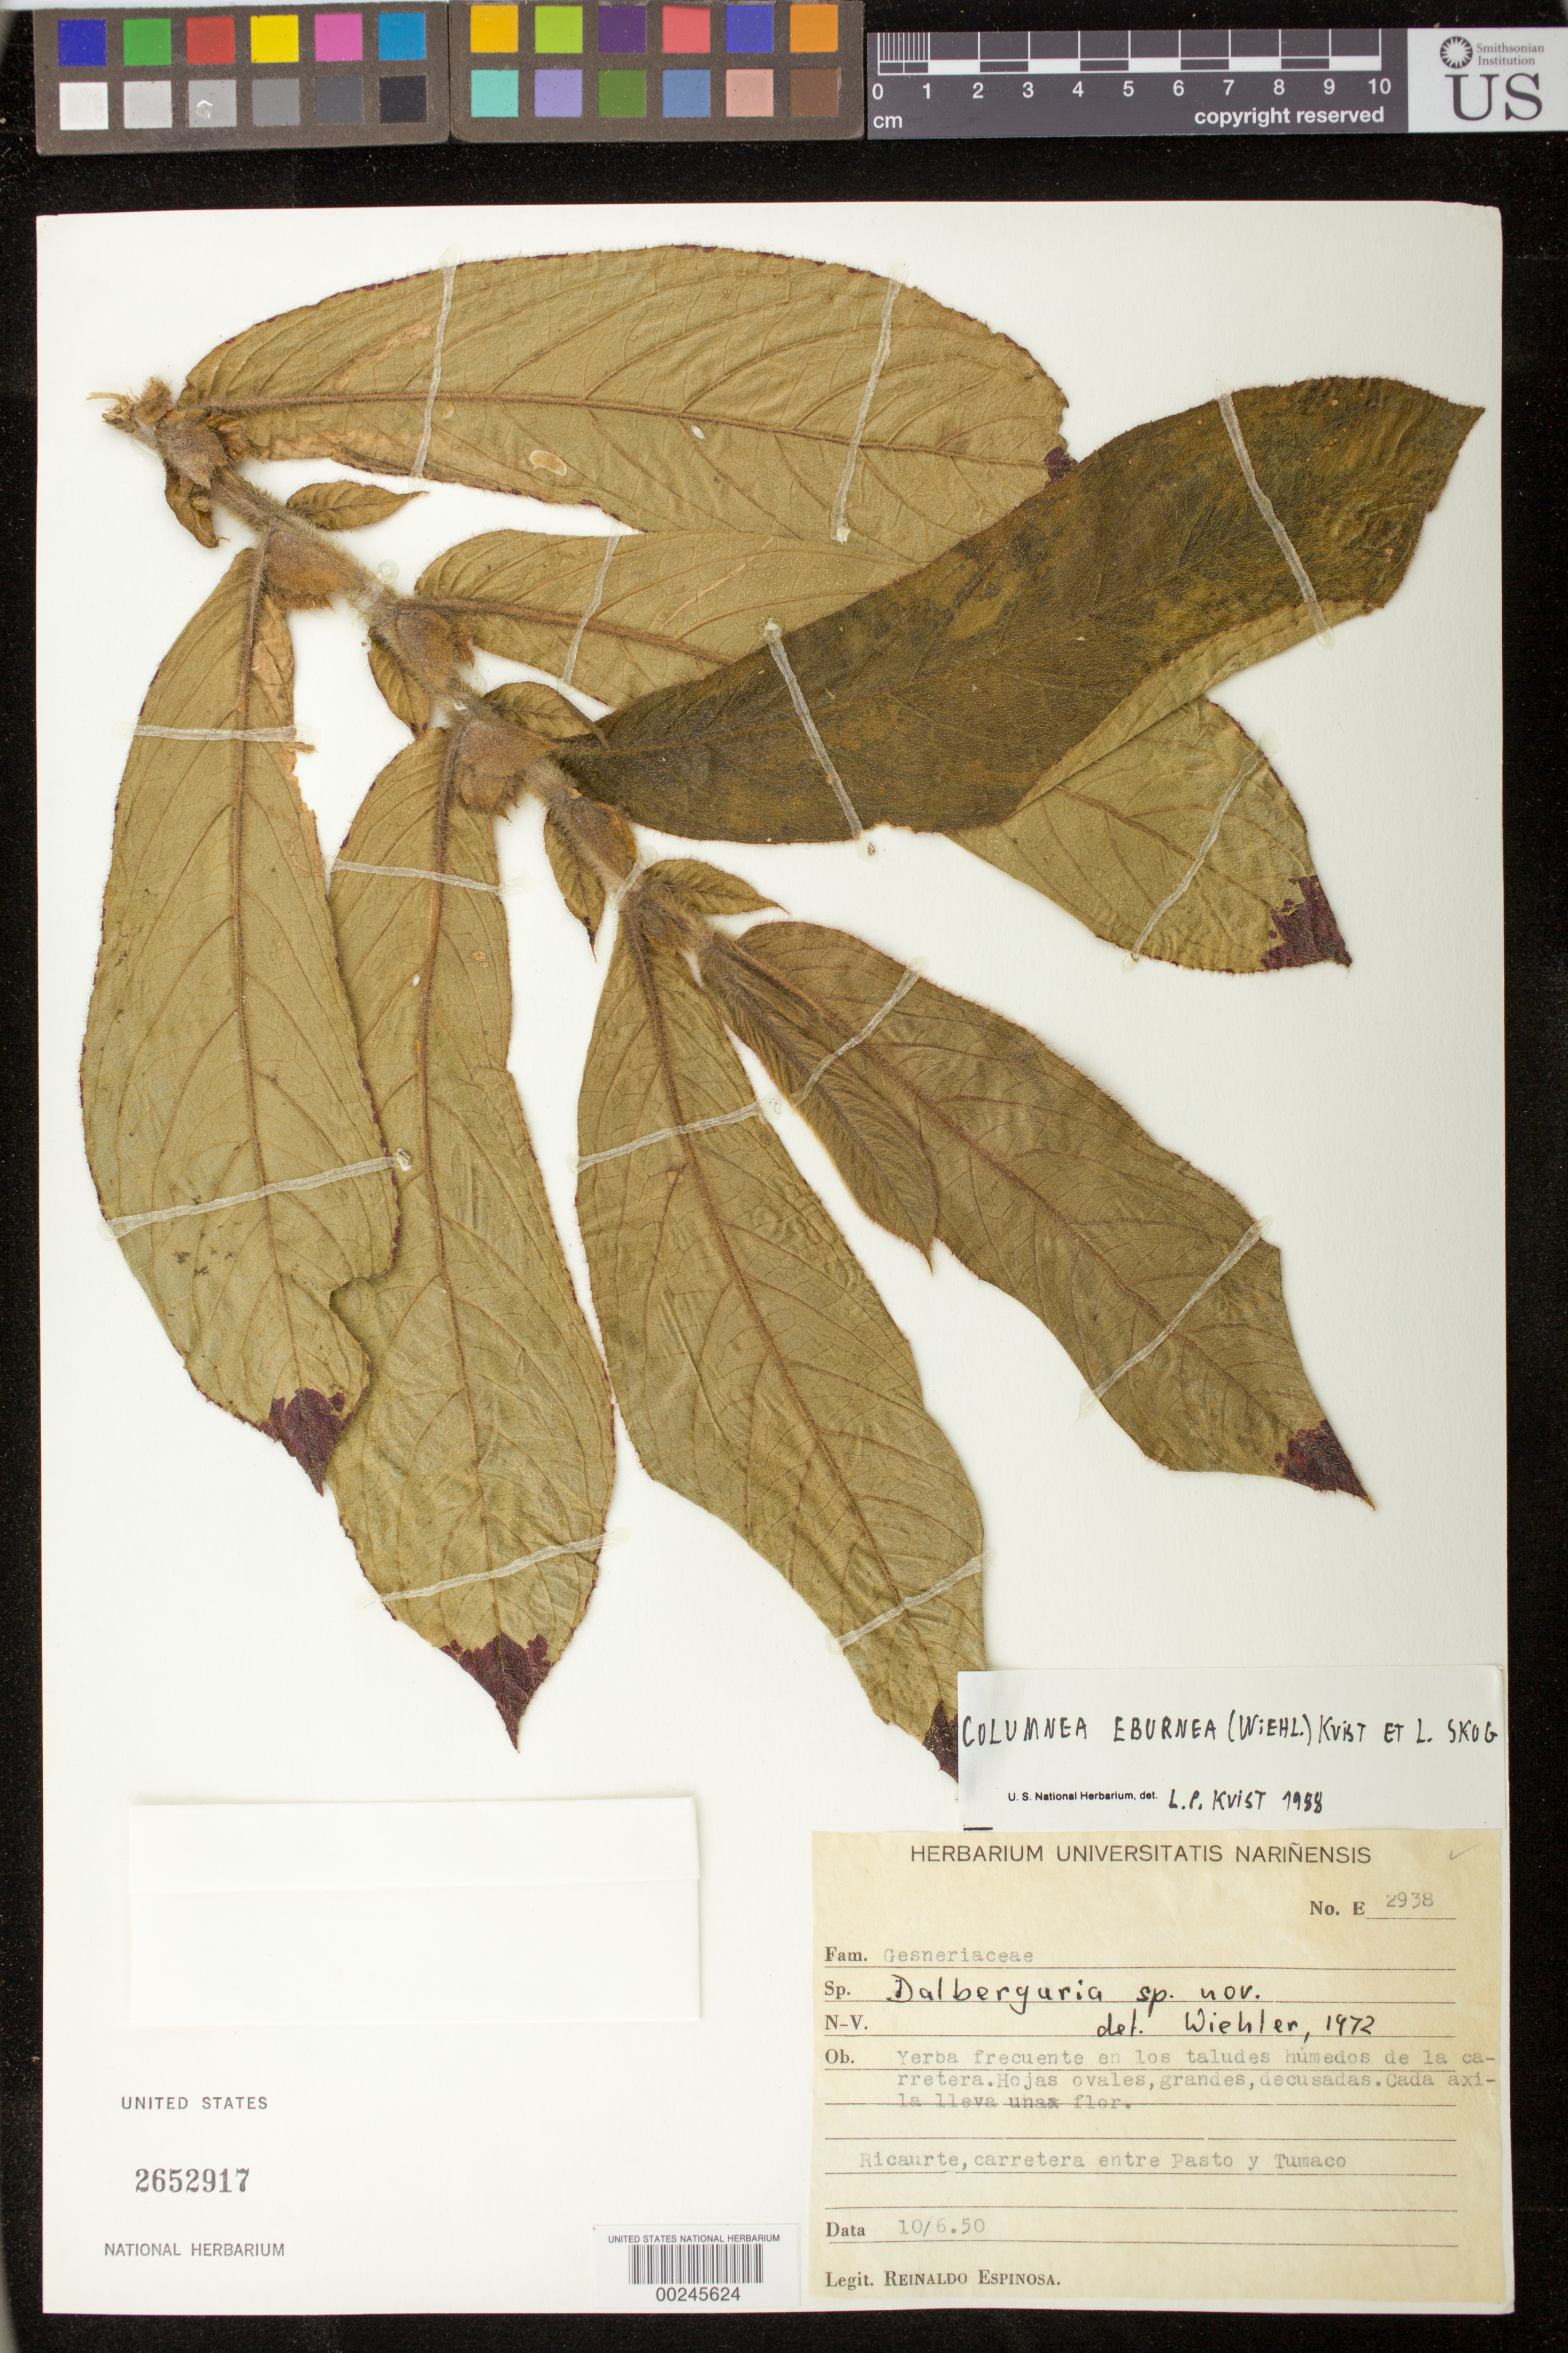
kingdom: Plantae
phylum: Tracheophyta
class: Magnoliopsida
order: Lamiales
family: Gesneriaceae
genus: Columnea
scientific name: Columnea eburnea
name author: (Wiehler) L.P. Kvist & L.E. Skog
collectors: R. Espinosa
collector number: E- 2938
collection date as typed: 10 Jun 1950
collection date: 1950-06-10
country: Colombia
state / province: Nariño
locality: Ricaurte, highway between Pasto and Tumaco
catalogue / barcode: US 2652917